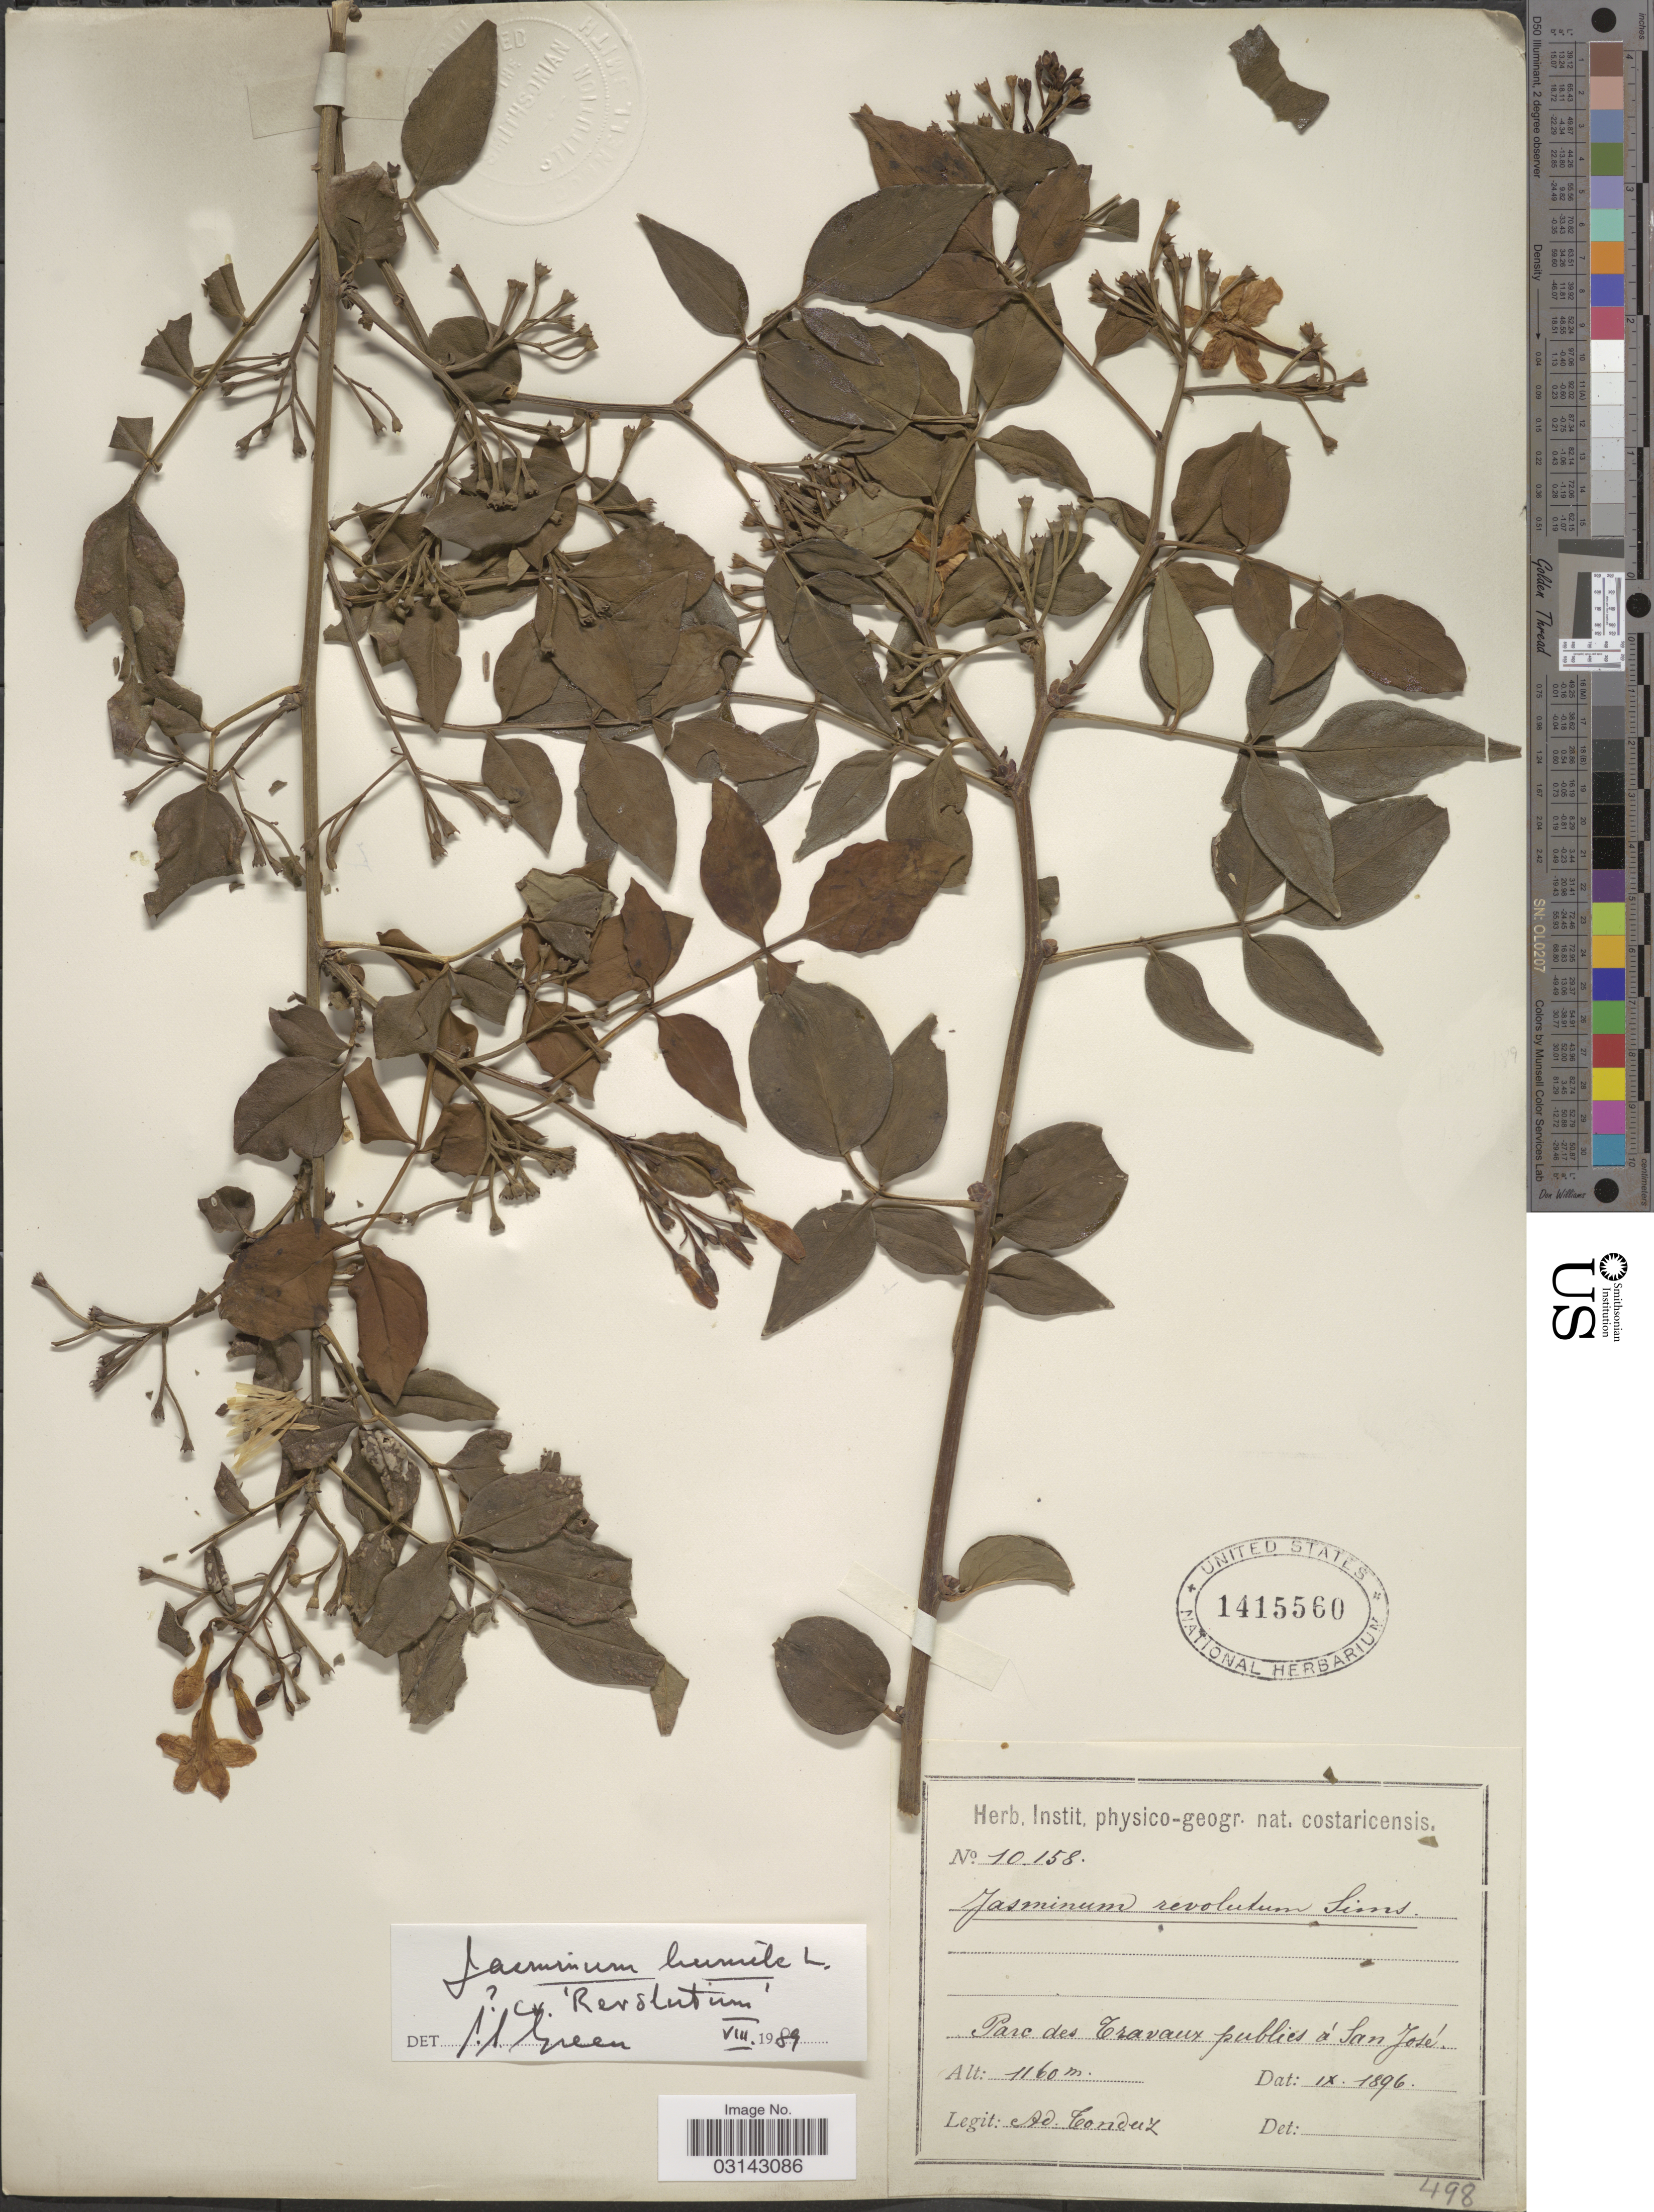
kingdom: Plantae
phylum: Tracheophyta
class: Magnoliopsida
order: Lamiales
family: Oleaceae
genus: Jasminum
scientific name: Jasminum humile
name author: L.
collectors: A. Tonduz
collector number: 10158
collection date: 1896-09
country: Costa Rica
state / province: San José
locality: Parc des Travaux publics á San José.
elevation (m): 1160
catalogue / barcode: US 1415560